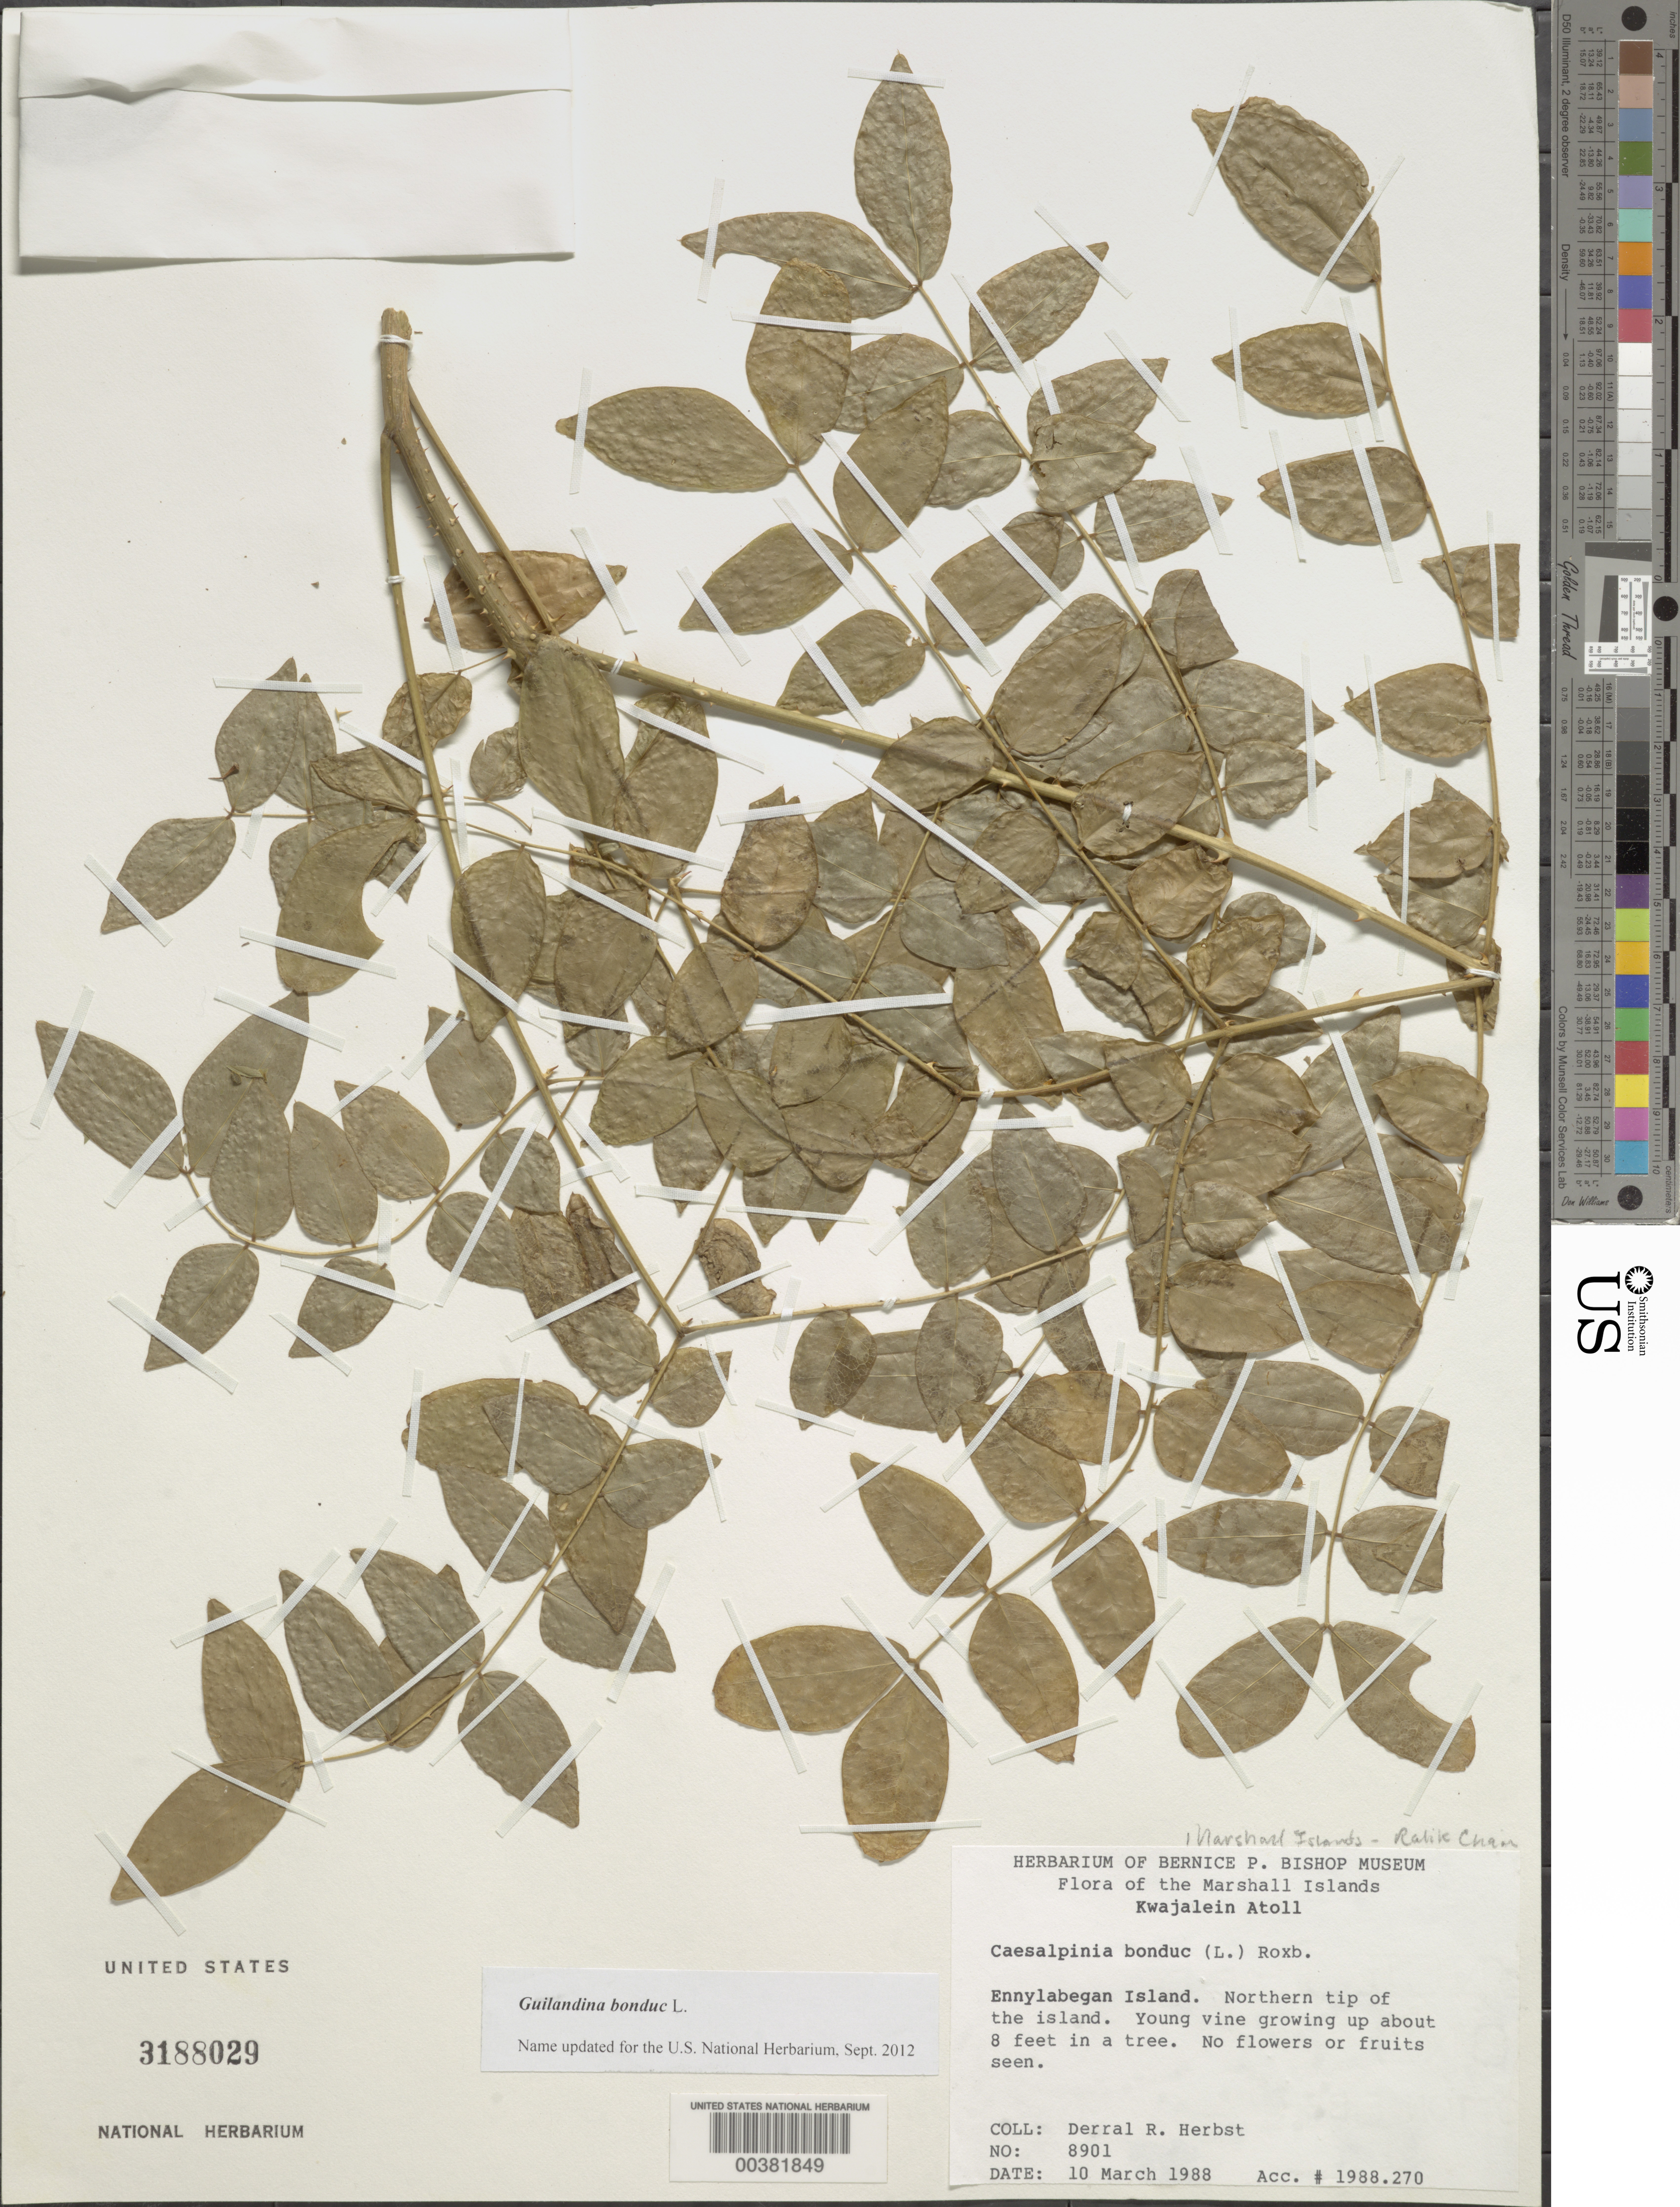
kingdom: Plantae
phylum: Tracheophyta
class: Magnoliopsida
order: Fabales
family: Fabaceae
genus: Guilandina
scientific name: Guilandina bonduc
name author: L.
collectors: D. R. Herbst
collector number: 8901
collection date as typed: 10 Mar 1988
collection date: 1988-03-10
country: Marshall Islands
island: Kwajalein Atoll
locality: Ennylabegan Islet; northern tip of the Islet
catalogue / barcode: US 3188029